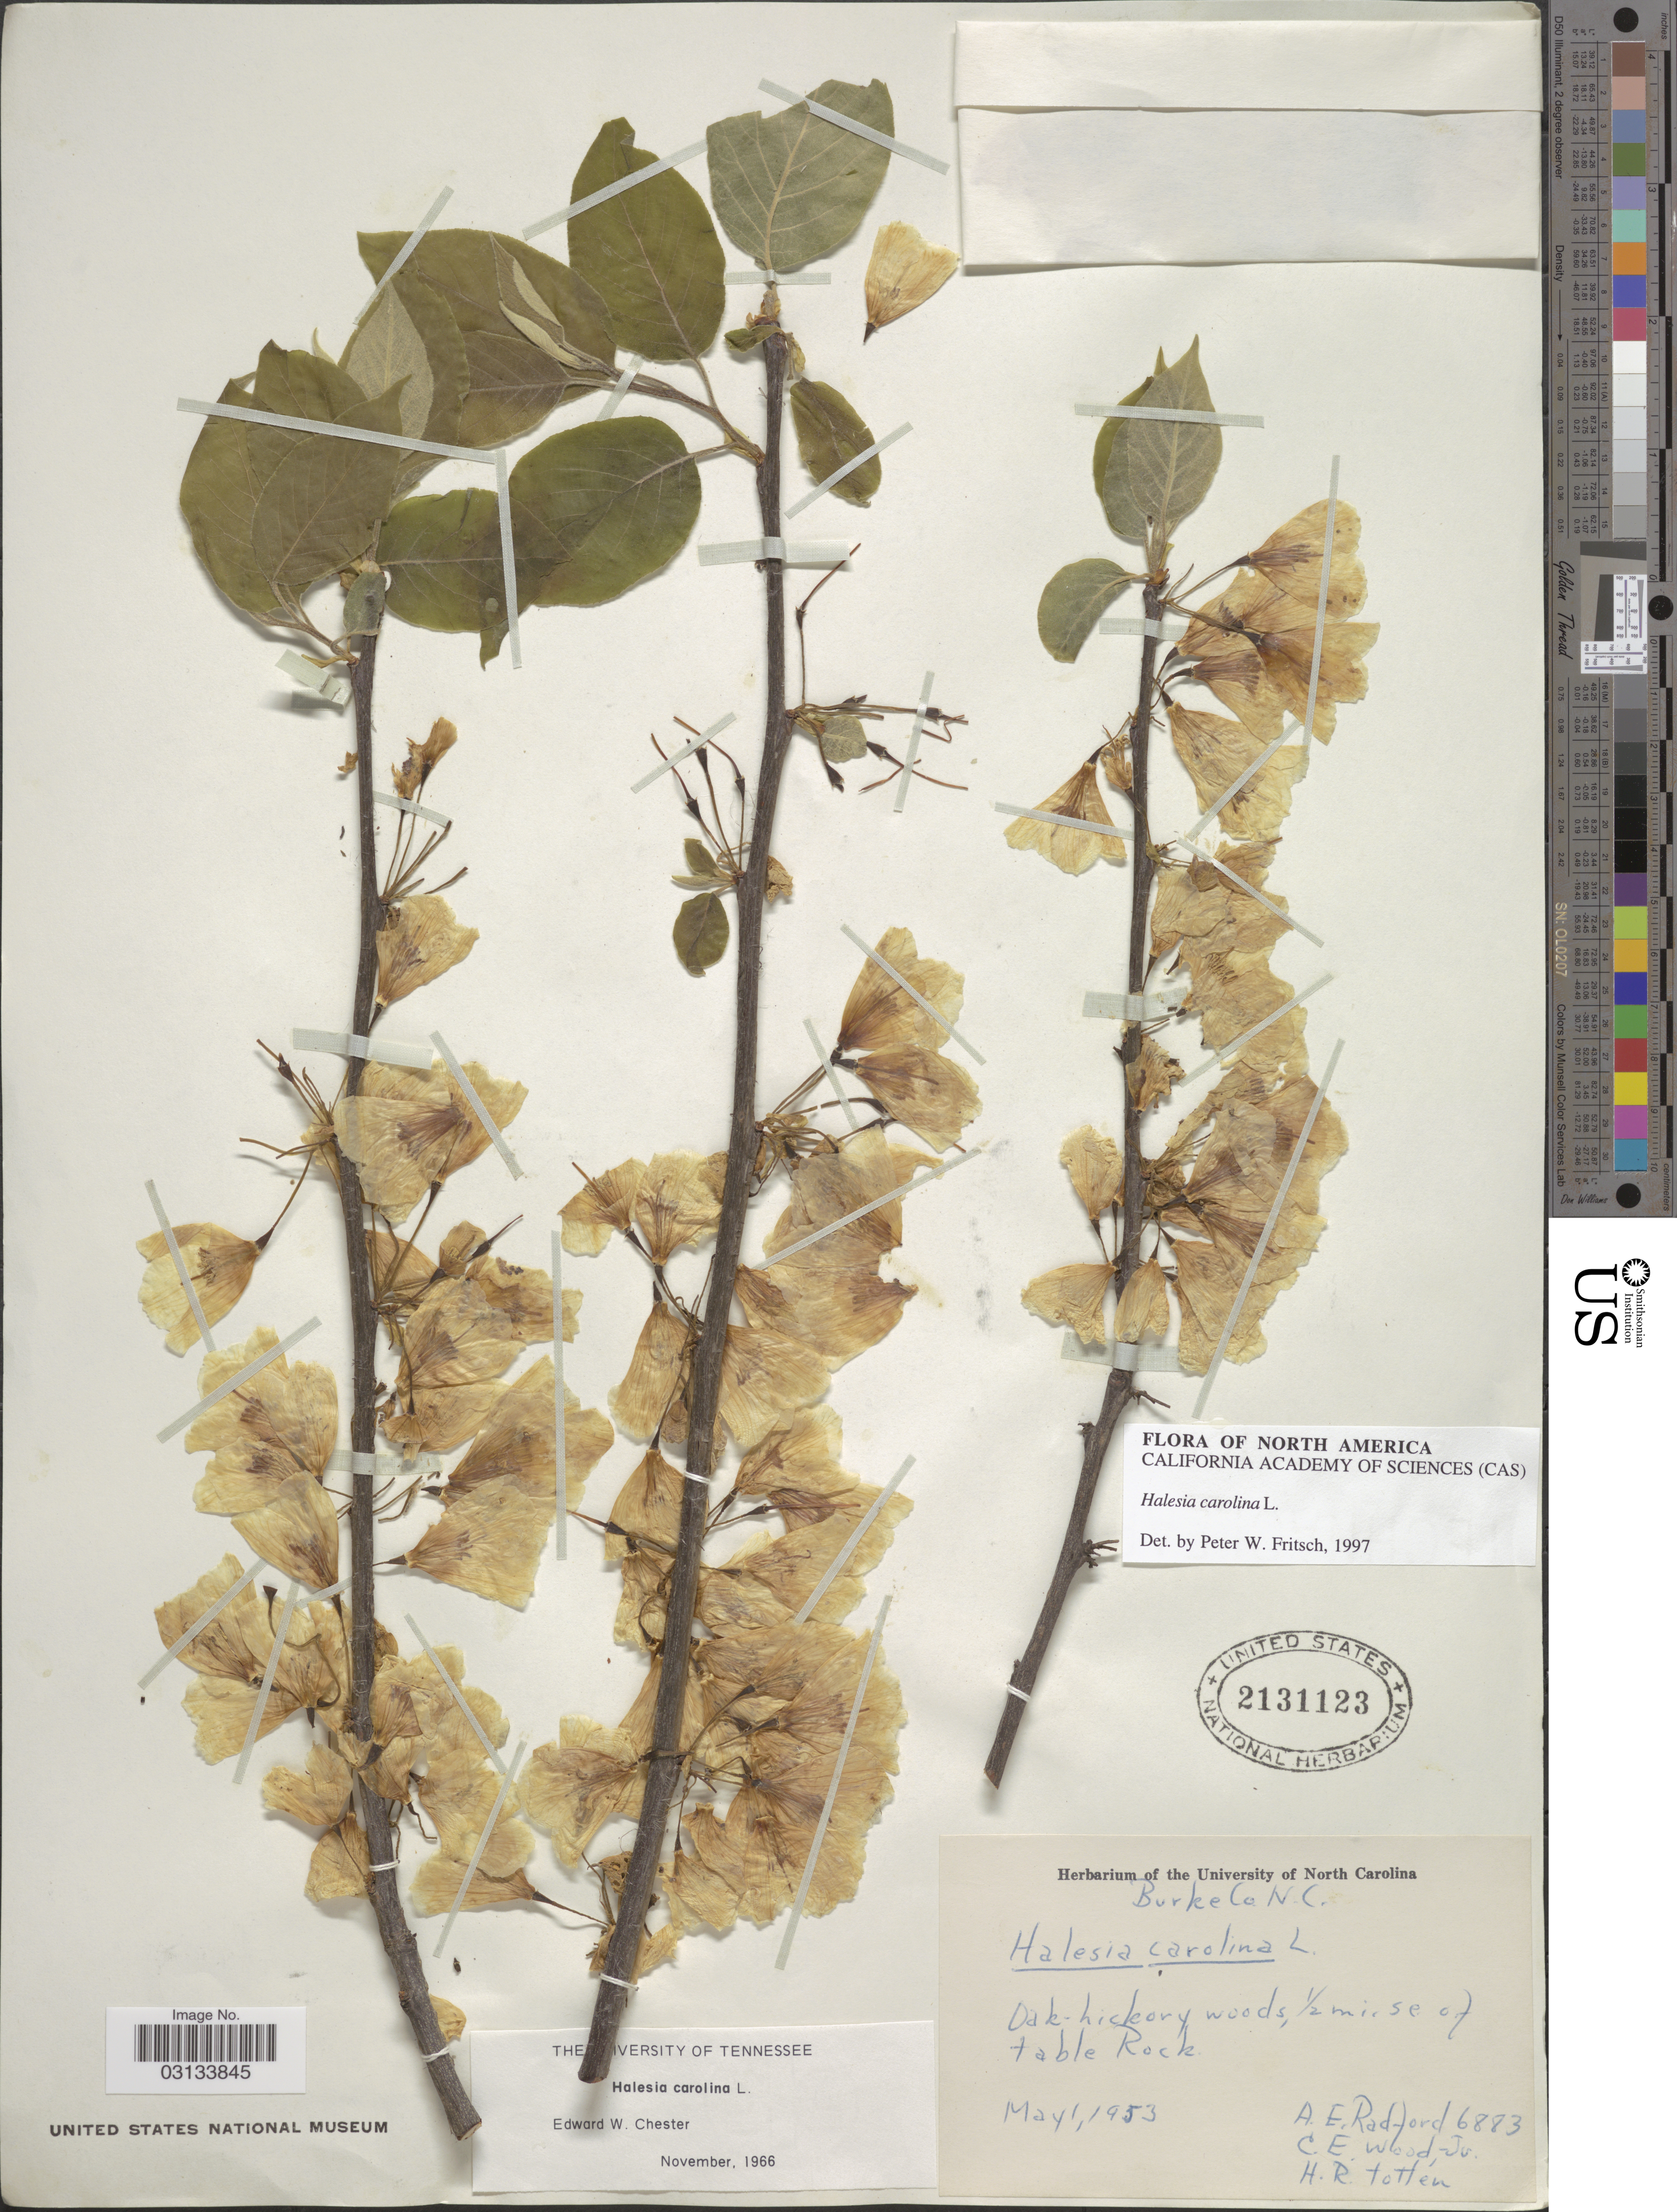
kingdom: Plantae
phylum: Tracheophyta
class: Magnoliopsida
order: Ericales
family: Styracaceae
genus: Halesia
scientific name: Halesia carolina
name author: L.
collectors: A. E. Radford, C. Wood & H. Totten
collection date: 1953-05-01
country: United States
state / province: North Carolina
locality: Burke Co. N. C. 1/2 mi. se of table Rock.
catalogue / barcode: US 2131123